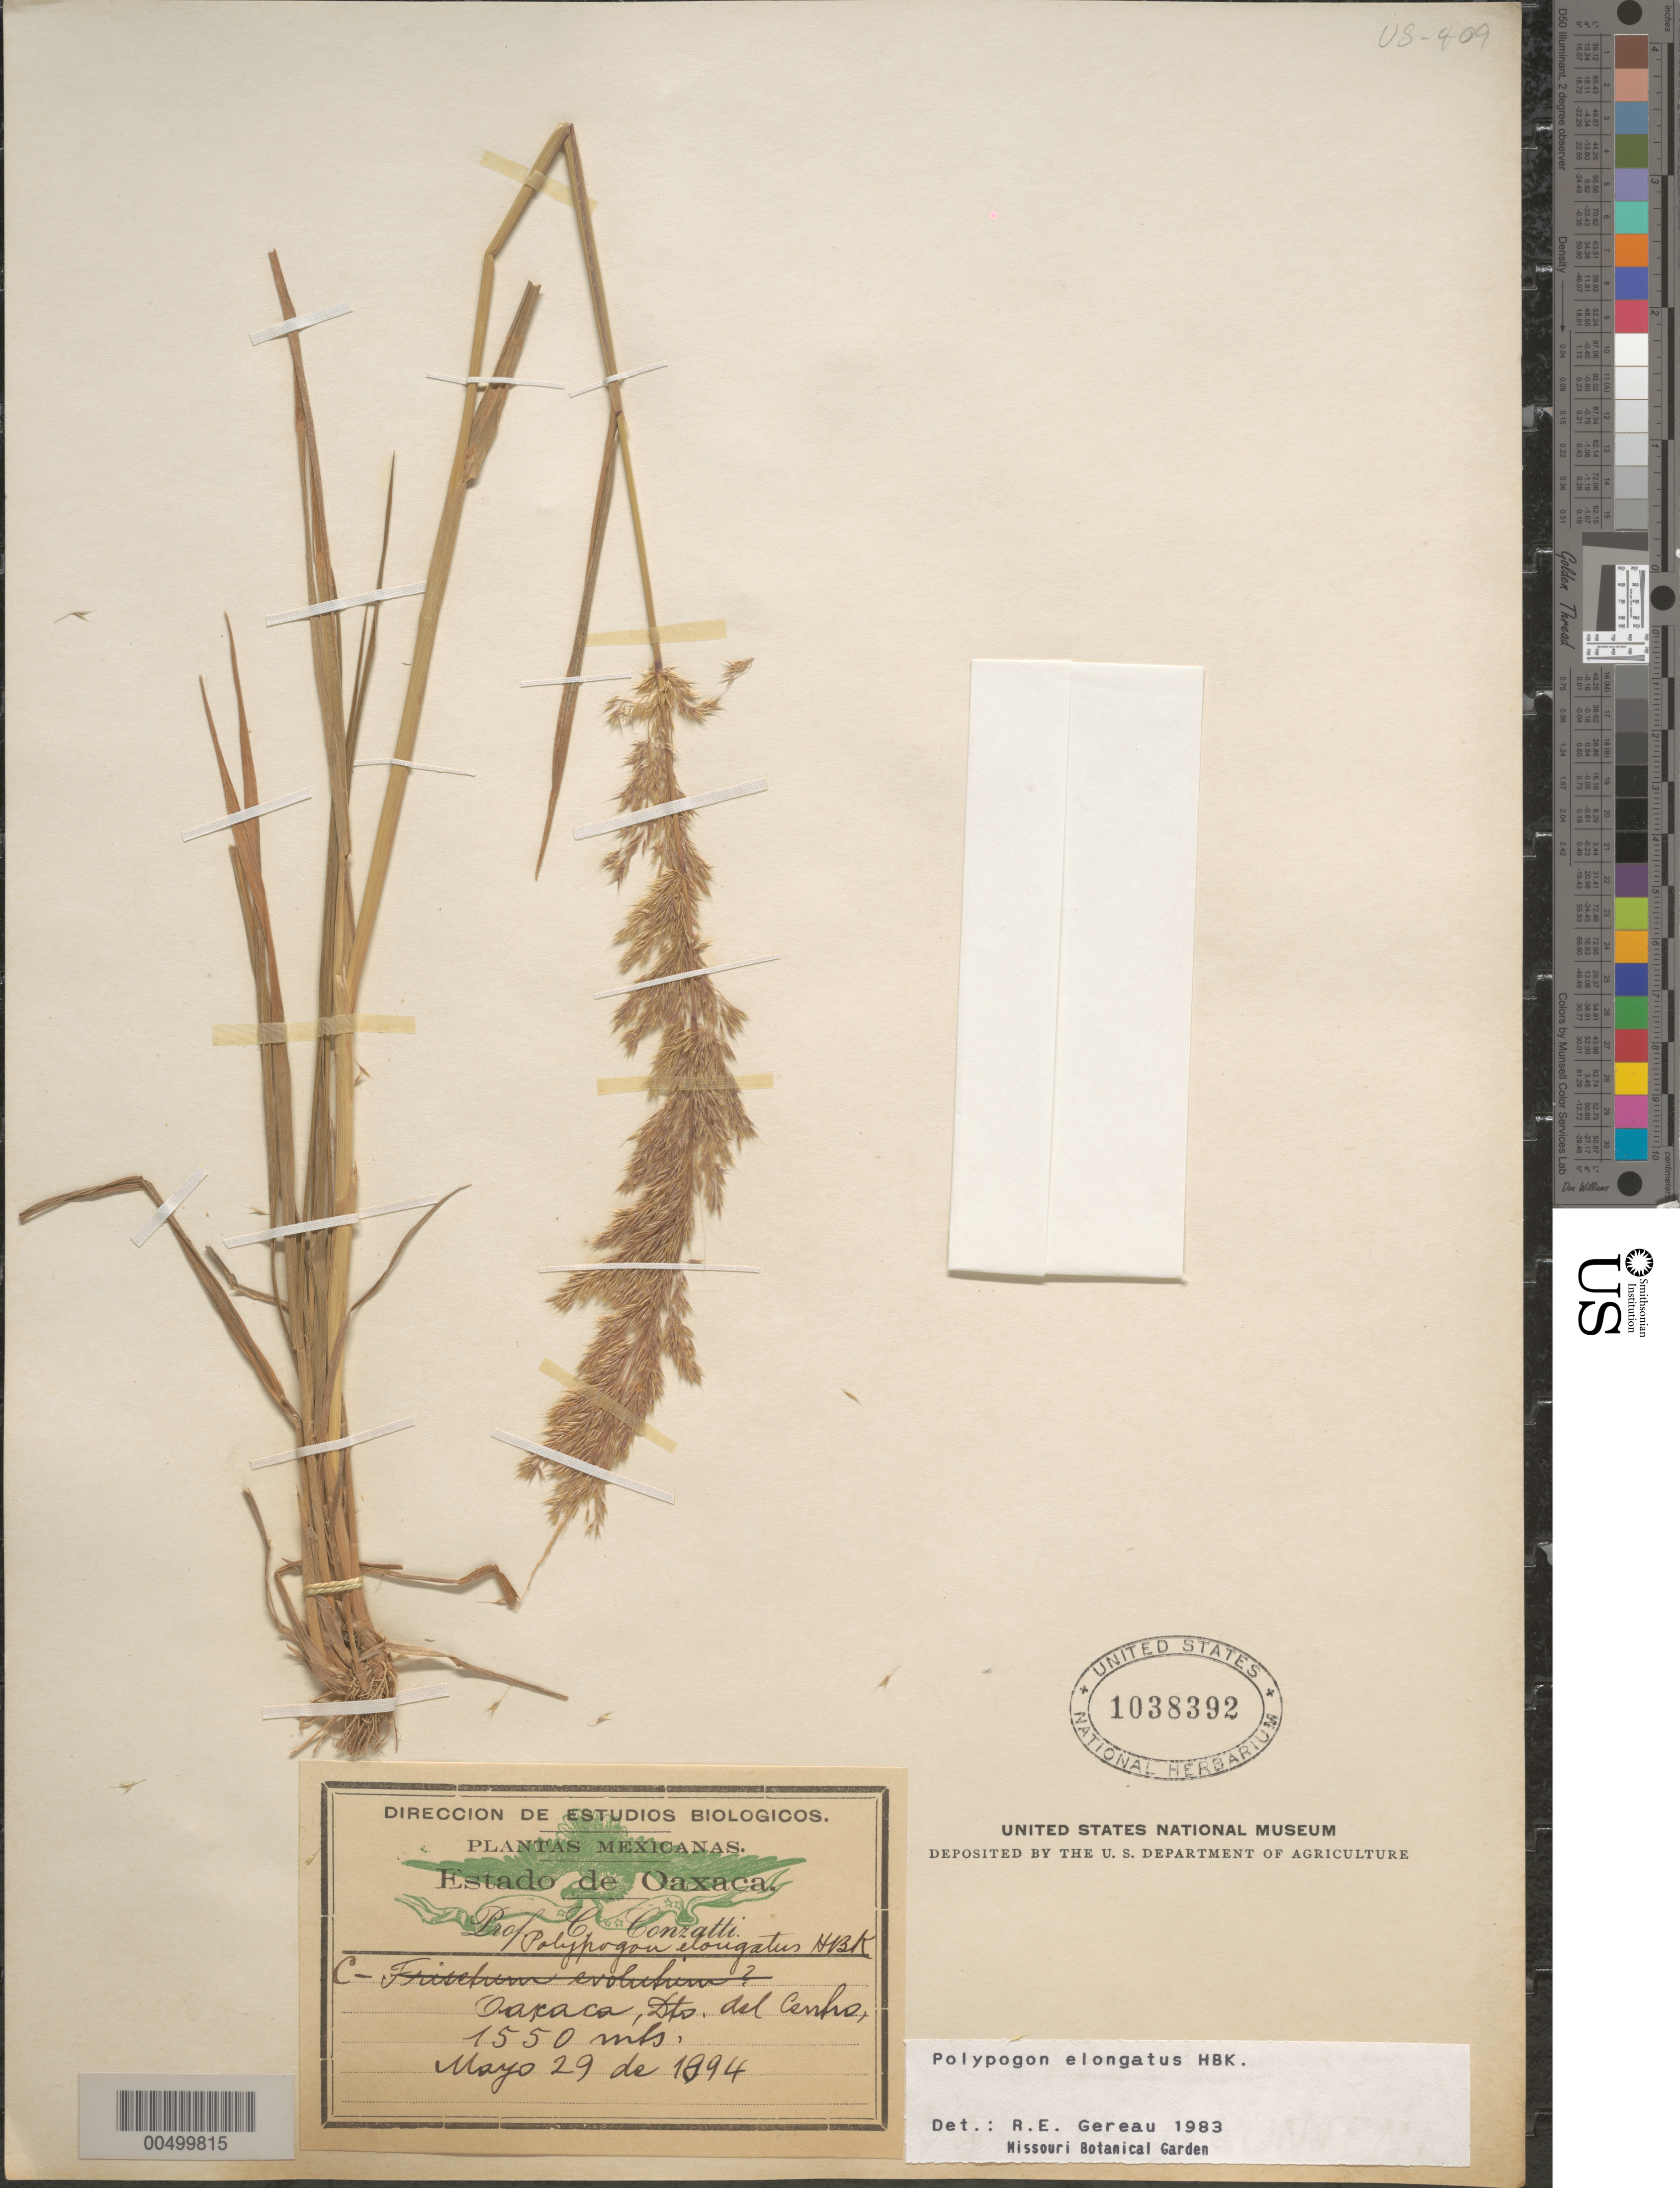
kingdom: Plantae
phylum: Tracheophyta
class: Liliopsida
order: Poales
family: Poaceae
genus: Chaetotropis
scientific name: Chaetotropis elongata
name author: (Kunth) Björkman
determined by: Poaceae Reorganization Project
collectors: C. Conzatti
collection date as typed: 29 May 1894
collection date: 1894-05-29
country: Mexico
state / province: Oaxaca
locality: Centro Dist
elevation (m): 1550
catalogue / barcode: US 1038392